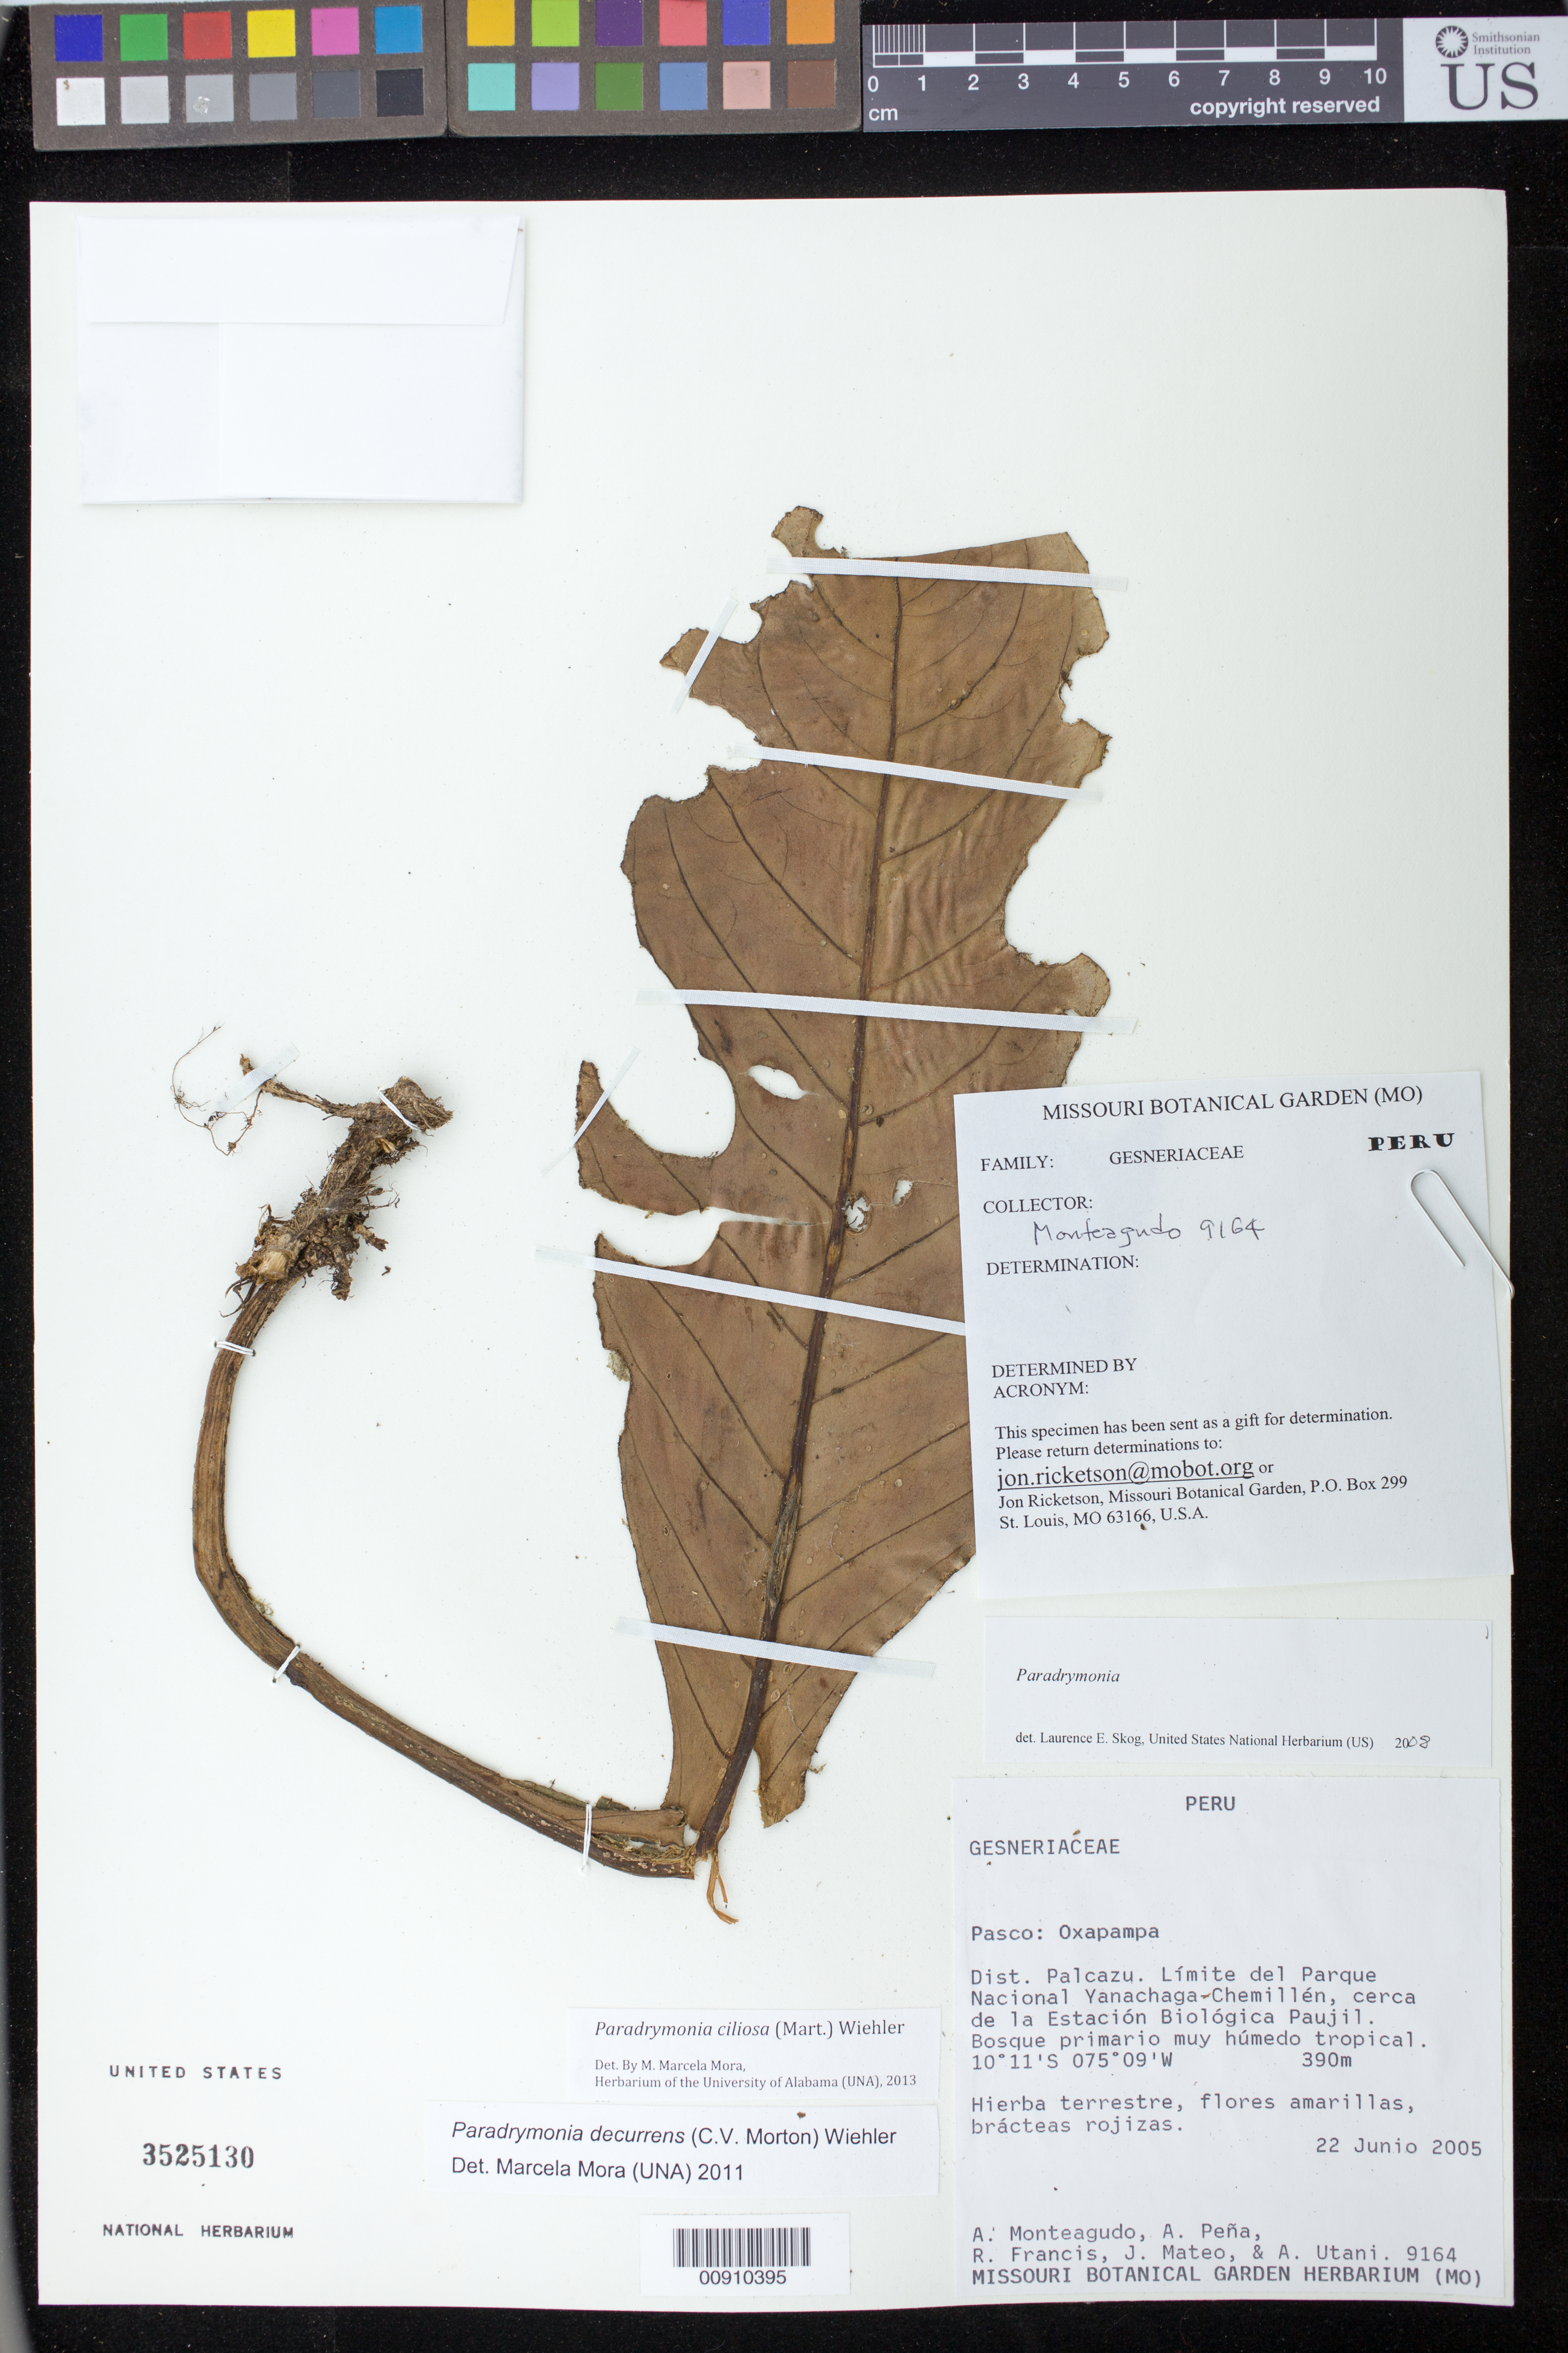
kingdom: Plantae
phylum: Tracheophyta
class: Magnoliopsida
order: Lamiales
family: Gesneriaceae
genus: Paradrymonia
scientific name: Paradrymonia ciliosa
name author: (Mart.) Wiehler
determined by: Mora, M. Marcela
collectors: A. Monteagudo & et al.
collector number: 9164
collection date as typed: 22 Jun 2005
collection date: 2005-06-22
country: Peru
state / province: Pasco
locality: Pasco: Oxapampa. Dist. Palcazu. Limite del Parque Nacional Yanachaga-Chemillén, cerca de la Estación Biológica Paujil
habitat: Bosque primario muy húmedo tropical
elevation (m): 390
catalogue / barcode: US 3525130